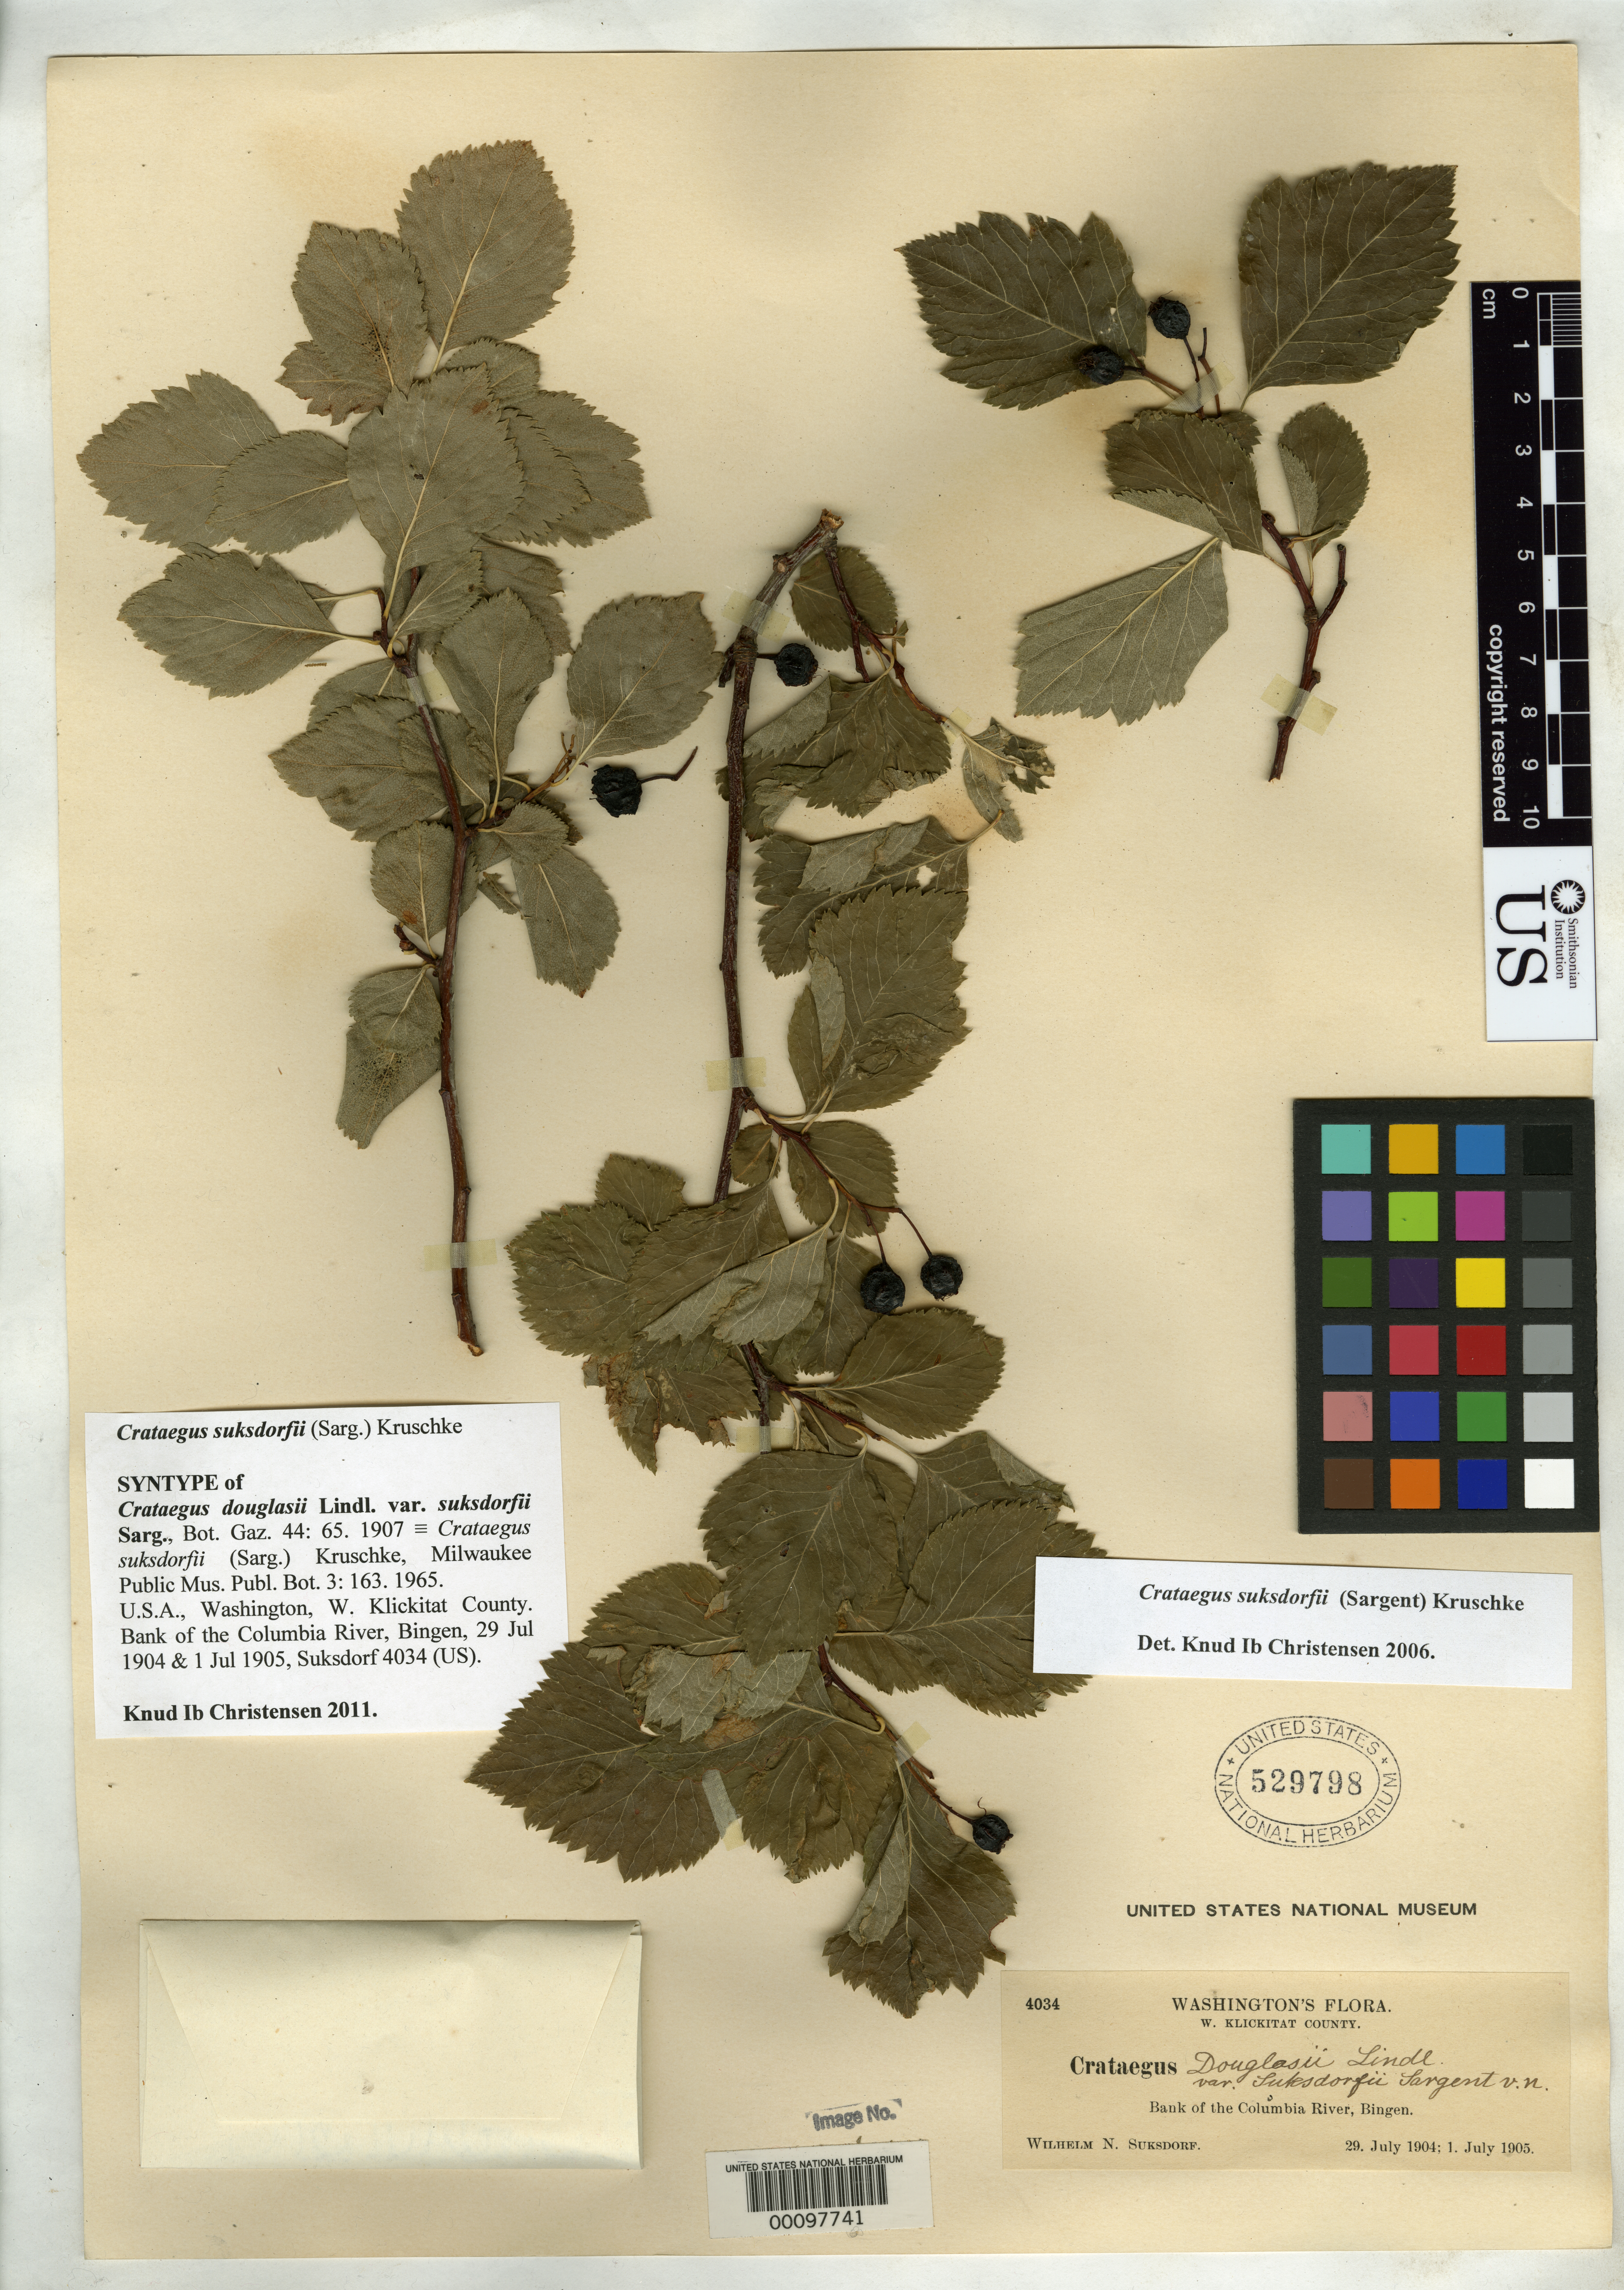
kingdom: Plantae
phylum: Tracheophyta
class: Magnoliopsida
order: Rosales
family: Rosaceae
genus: Crataegus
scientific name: Crataegus douglasii var. suksdorfii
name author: Sarg.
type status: Syntype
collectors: W. N. Suksdorf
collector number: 4034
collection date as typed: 13 May 1904 to 01 Jul 1905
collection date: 1904-05-13/1905-07-01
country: United States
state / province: Washington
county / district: Klickitat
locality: Columbia River, Bingen.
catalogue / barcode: US 529798